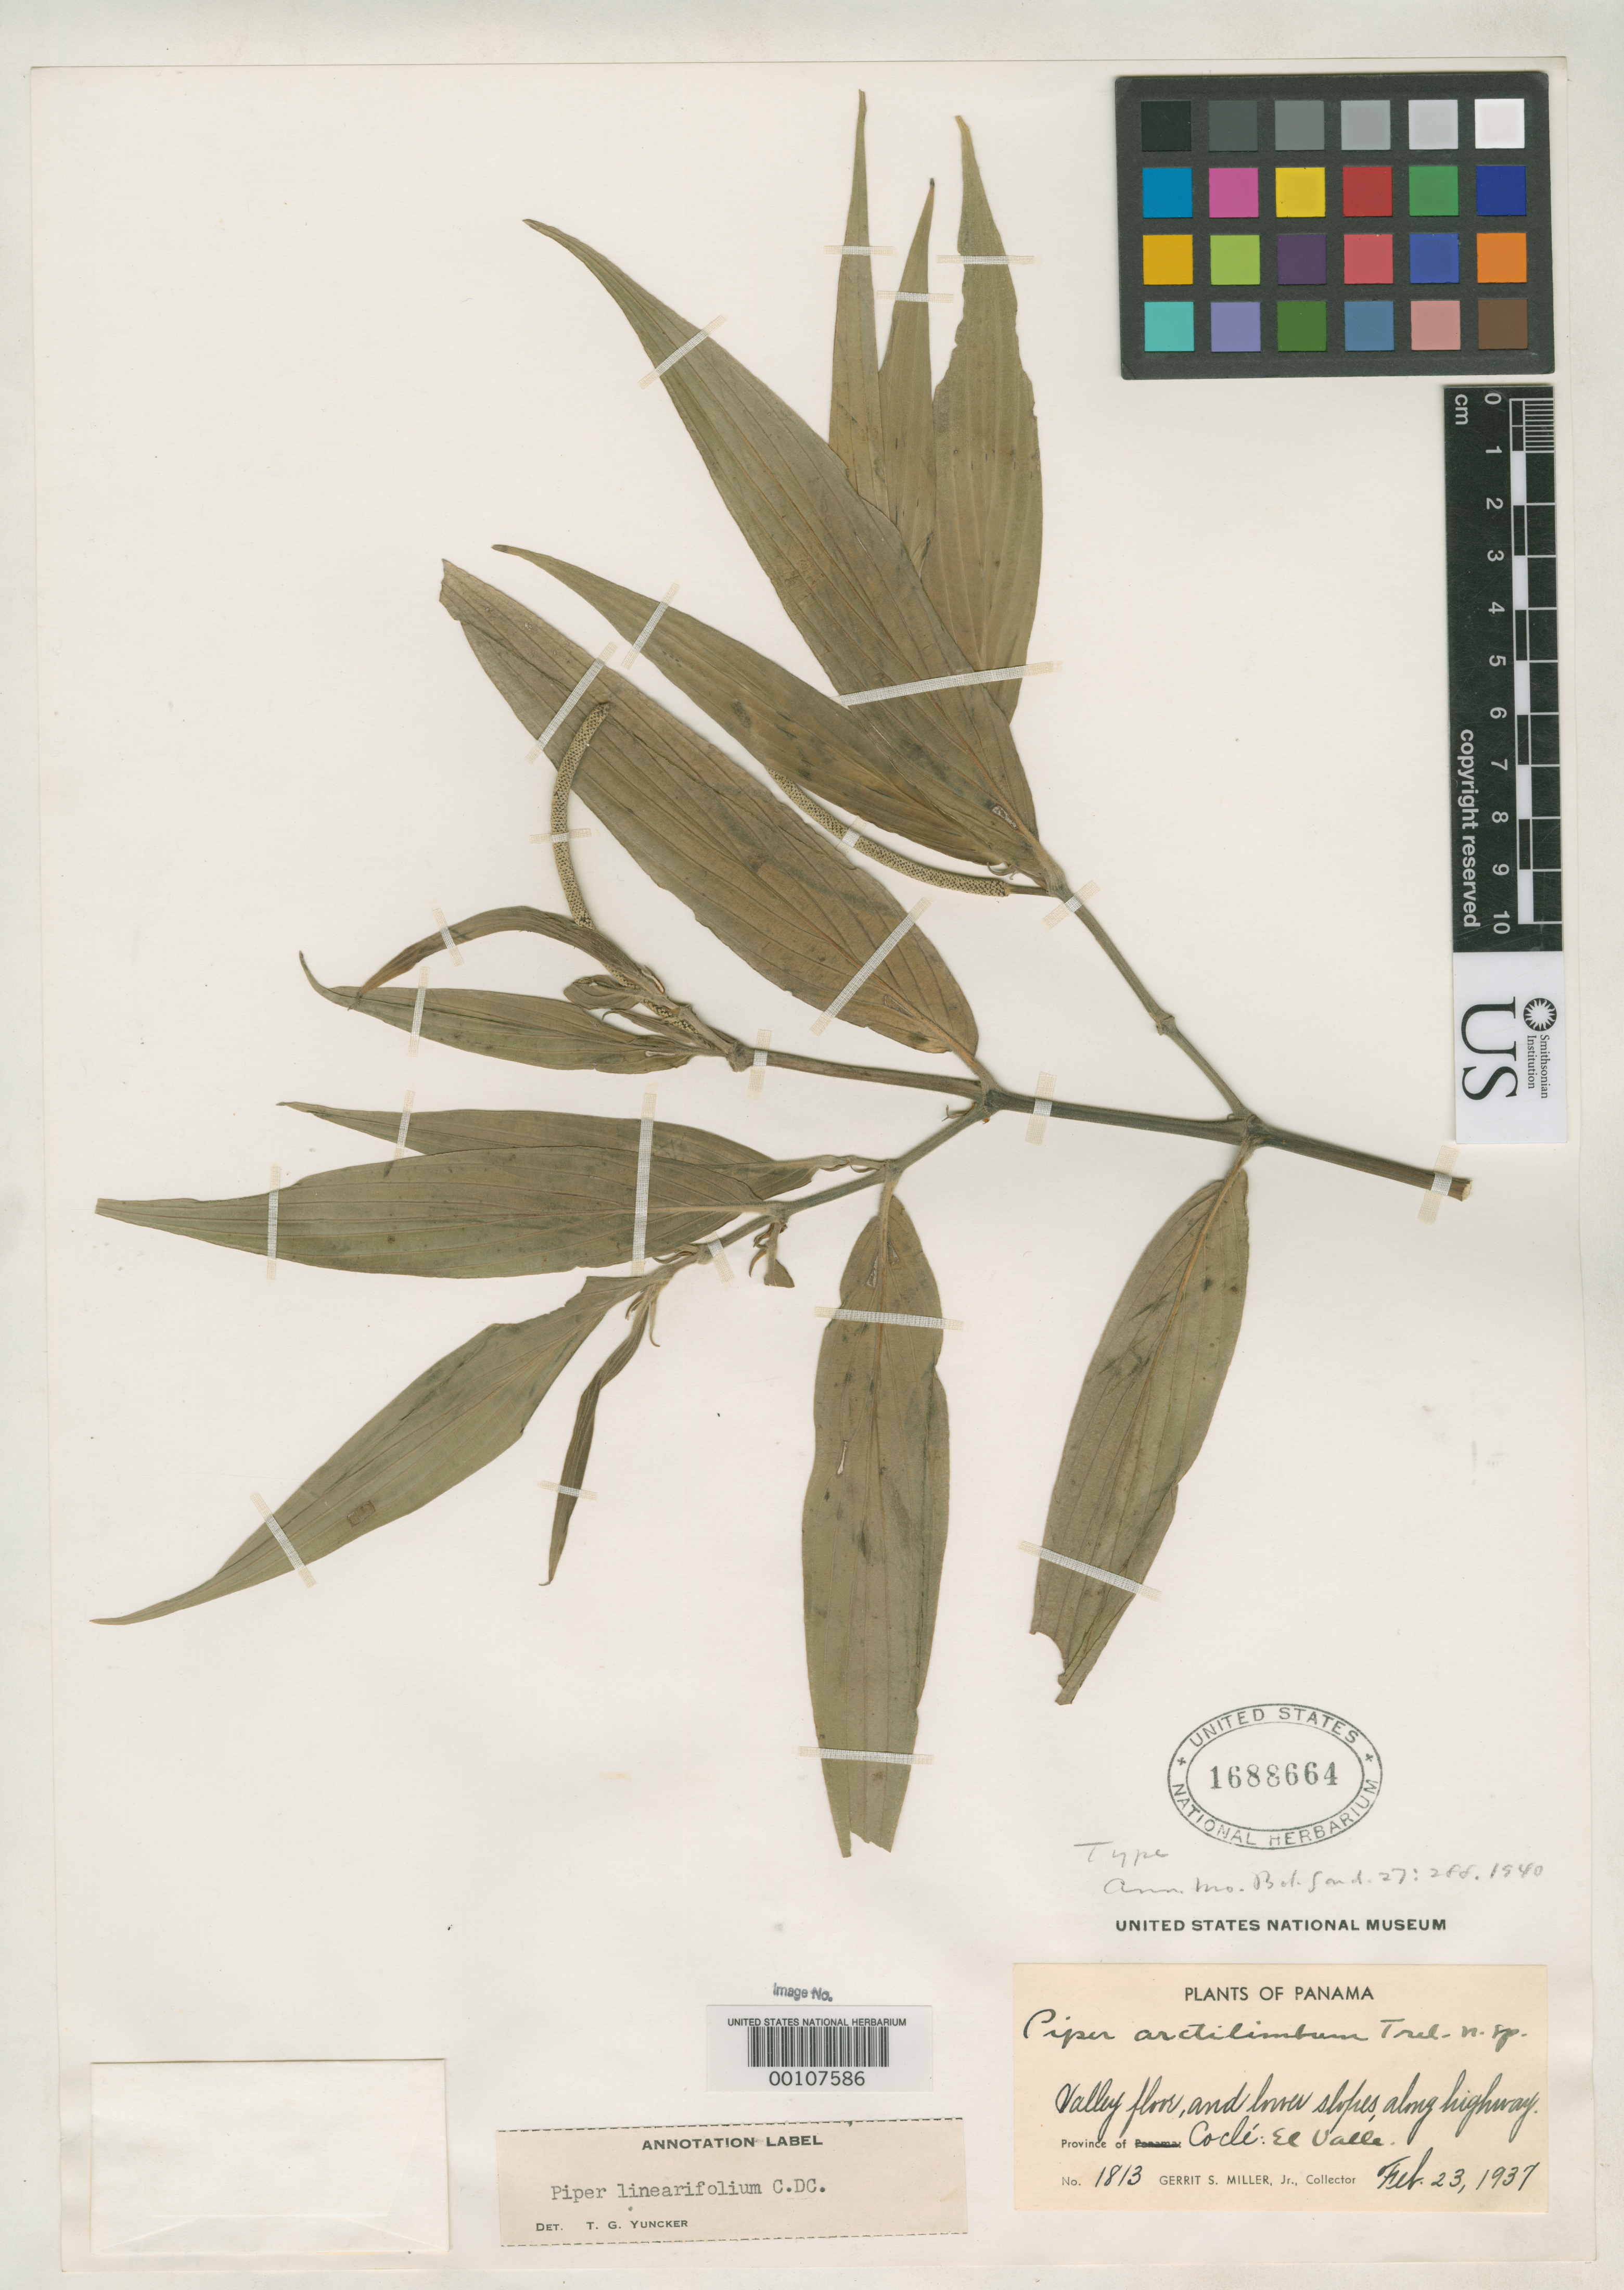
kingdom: Plantae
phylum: Tracheophyta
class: Magnoliopsida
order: Piperales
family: Piperaceae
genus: Piper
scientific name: Piper arctilimbum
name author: Trel. in Woodson & Schery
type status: Holotype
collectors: G. S. Miller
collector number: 1813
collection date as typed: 23 Feb 1937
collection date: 1937-02-23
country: Panama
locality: NW of Boquete towards Parque Nacional Volcan Baru.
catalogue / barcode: US 1688664